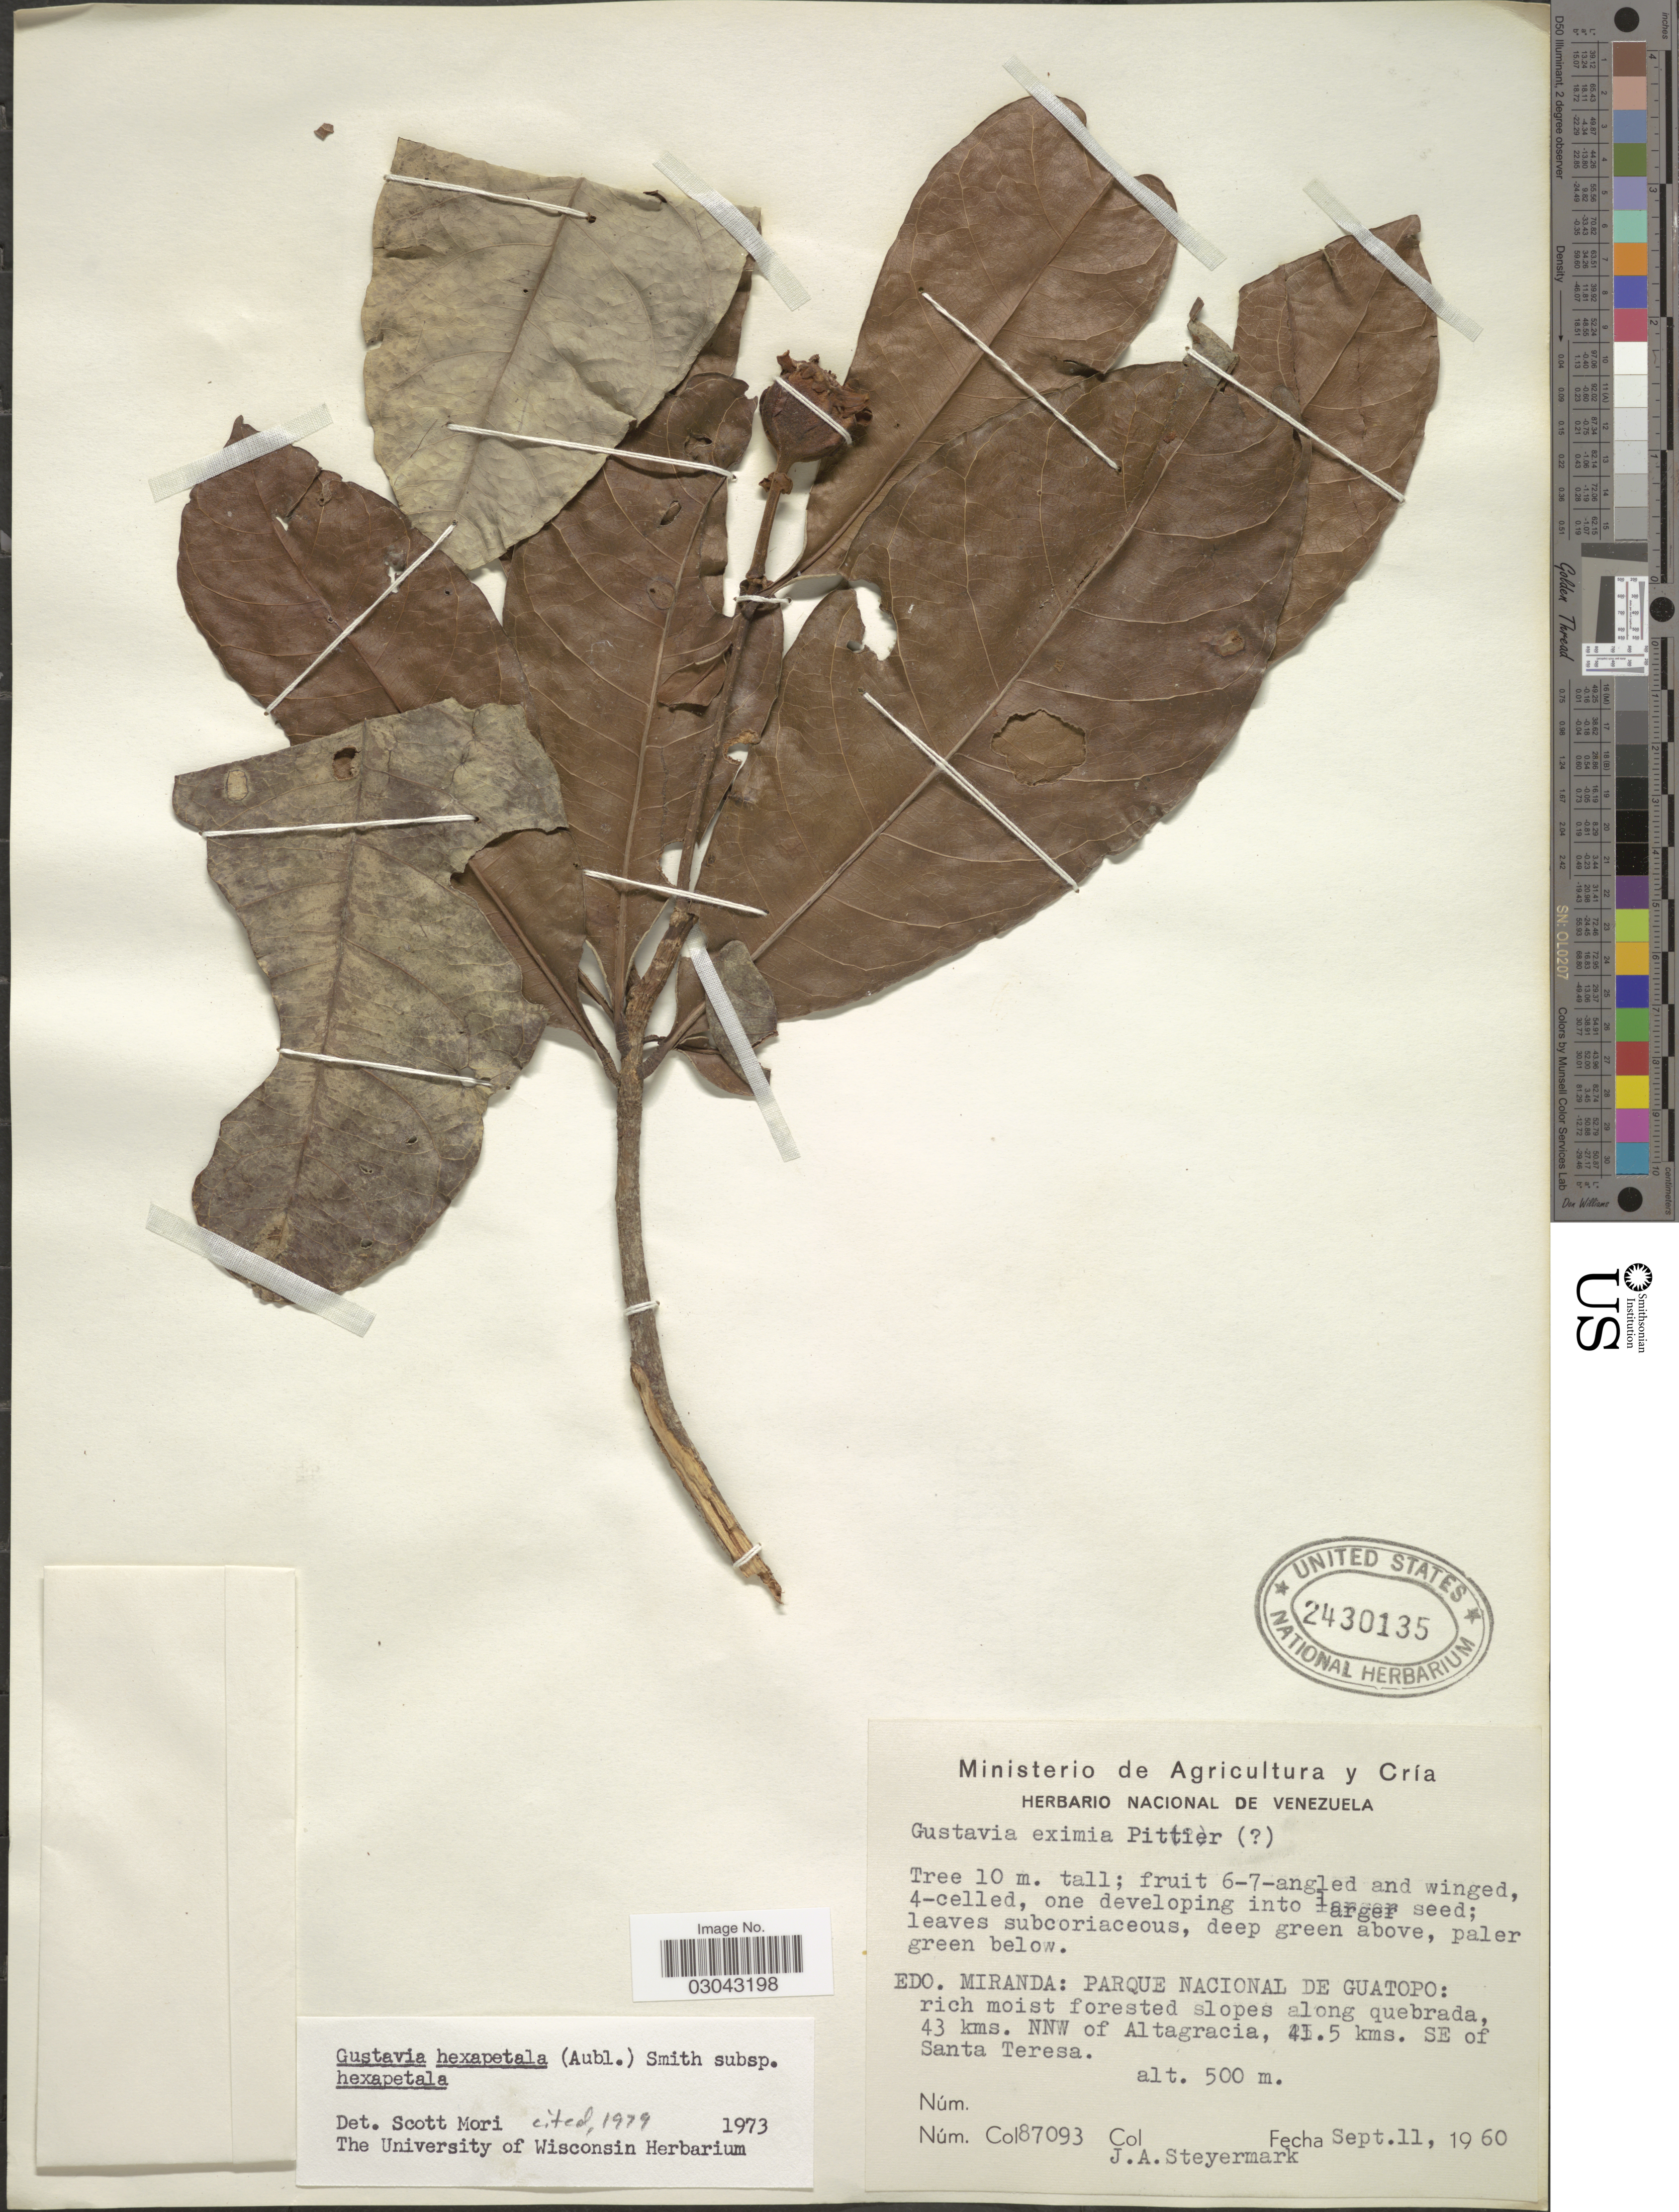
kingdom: Plantae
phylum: Tracheophyta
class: Magnoliopsida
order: Ericales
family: Lecythidaceae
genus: Gustavia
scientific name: Gustavia hexapetala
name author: (Aubl.) Sm.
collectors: J. Steyermark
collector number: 87093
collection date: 1960-09-11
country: Venezuela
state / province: Miranda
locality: Parque Nacional de Guatopo: rich moist forested slopes along quebrada, 43 kms. NNW of Altagracia, 41.5 kms. SE of Santa Teresa.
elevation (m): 500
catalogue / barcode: US 2430135